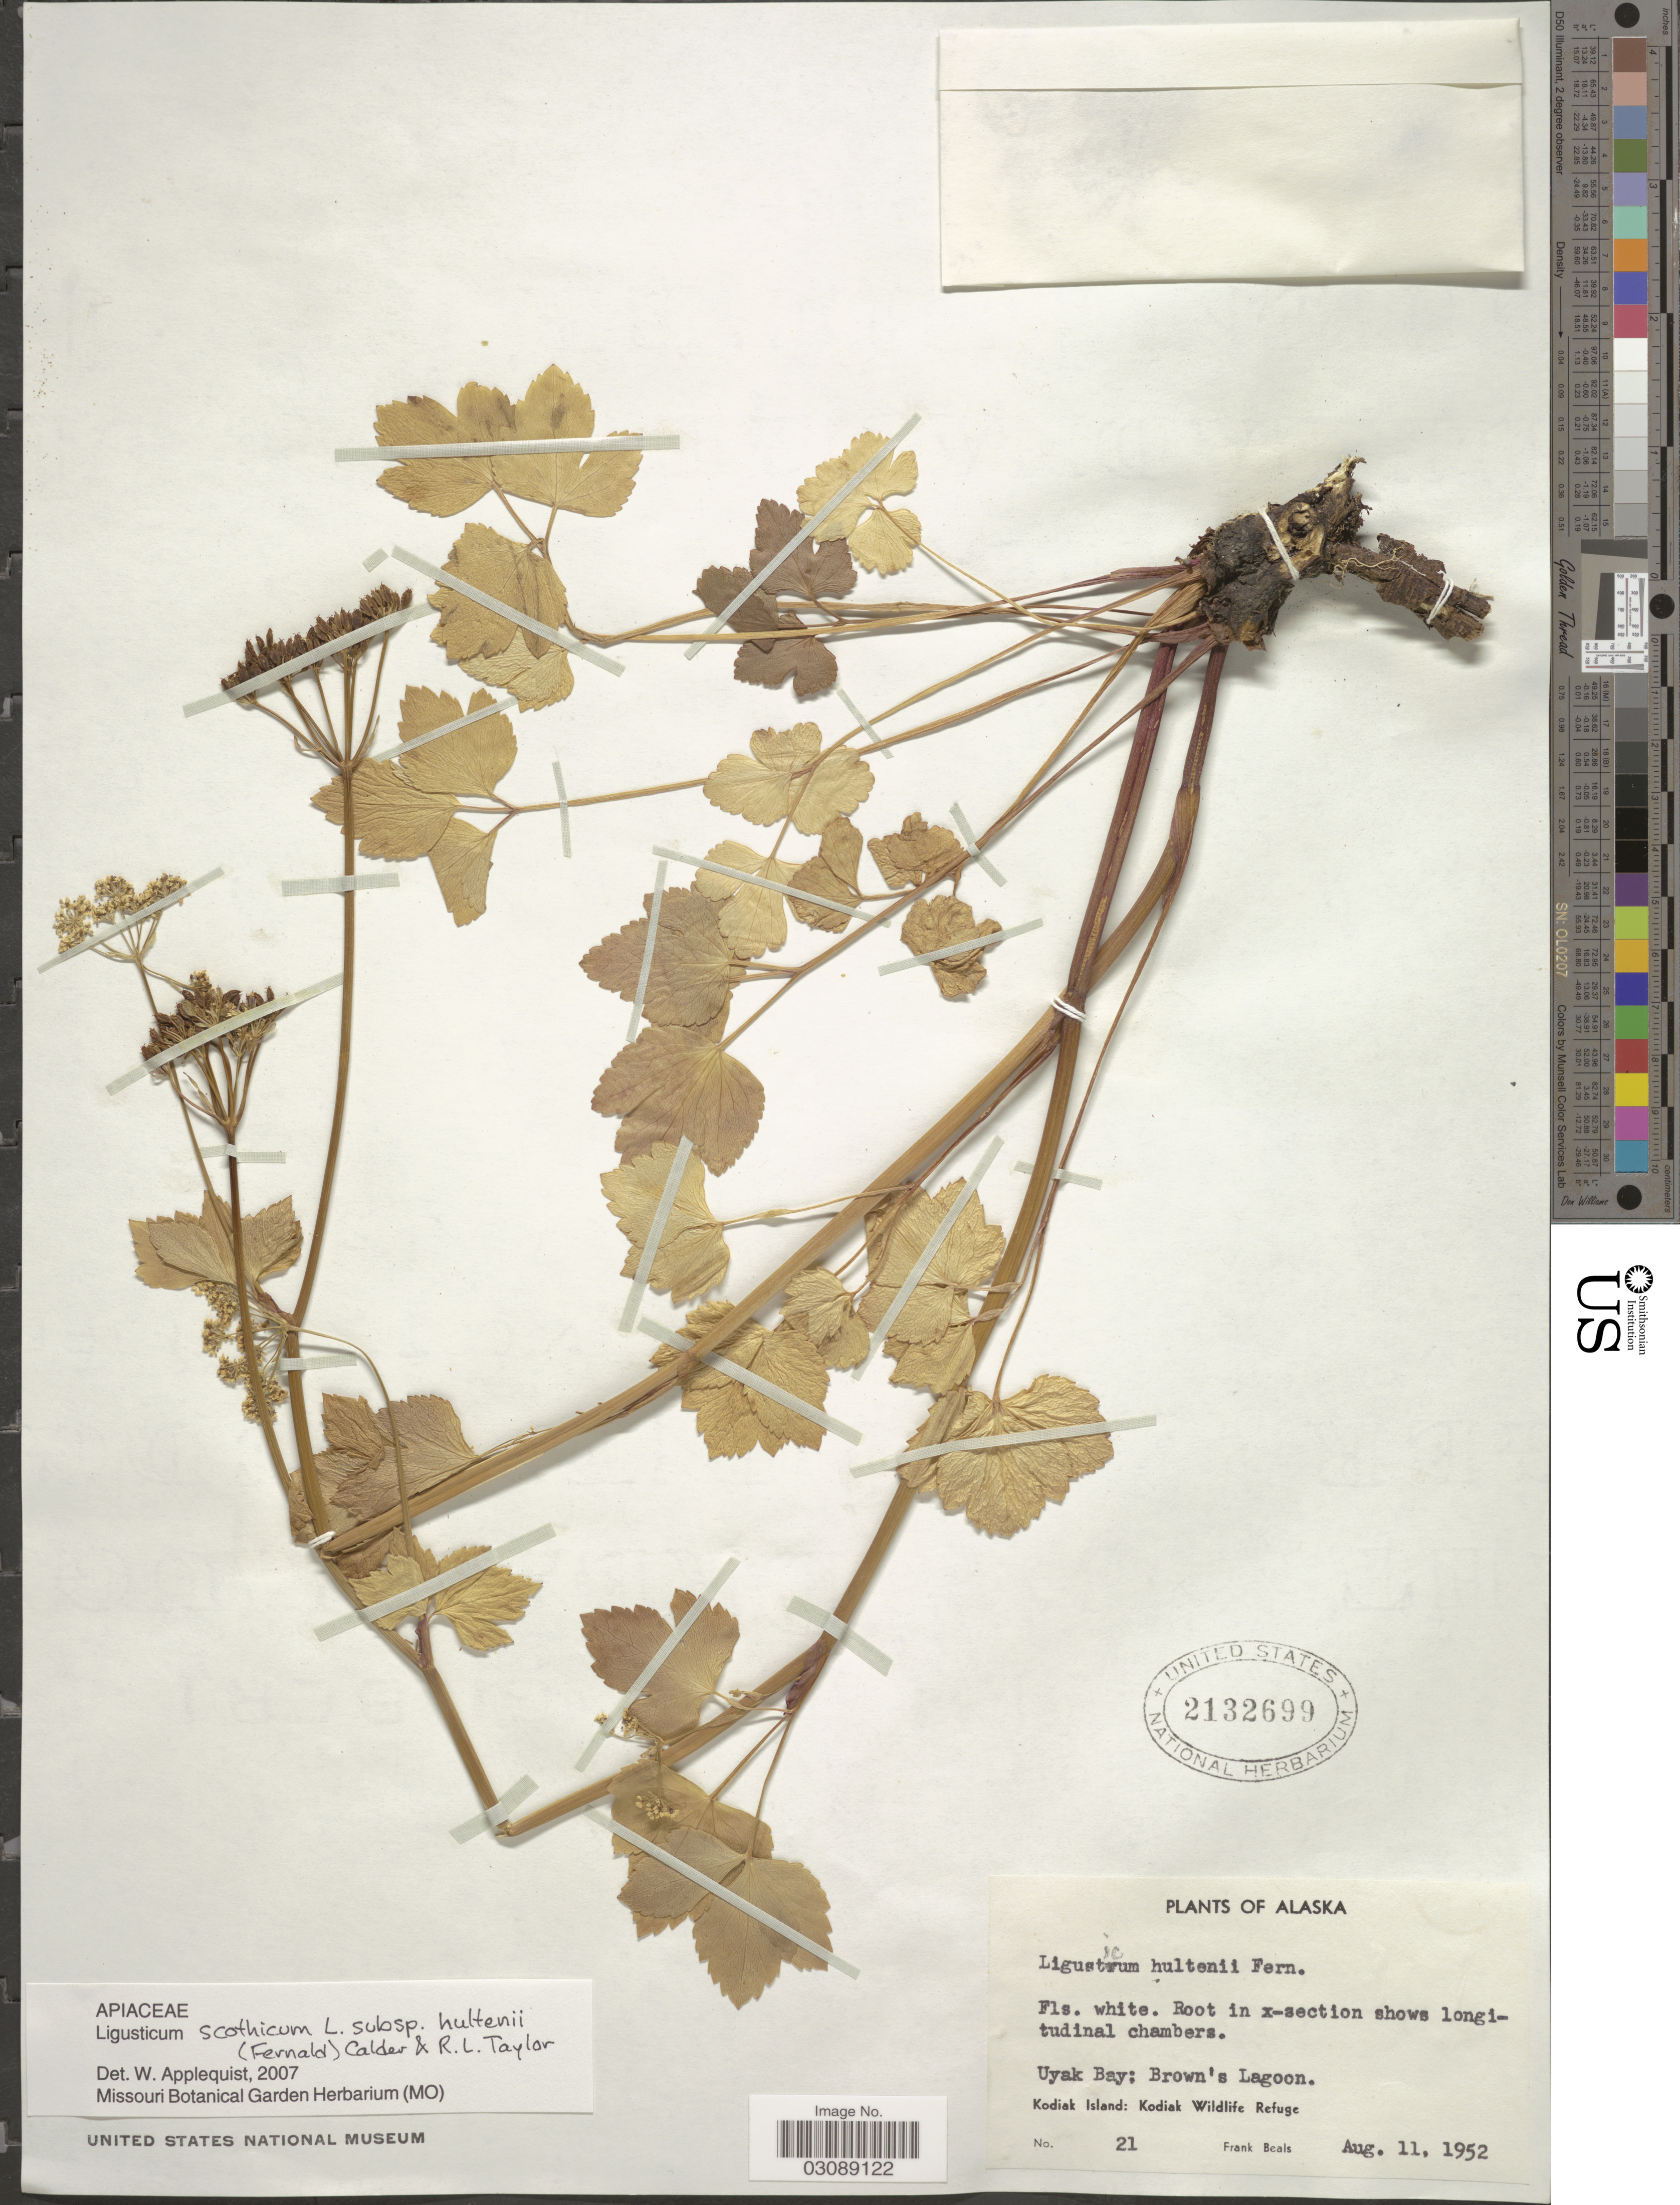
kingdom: Plantae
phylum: Tracheophyta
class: Magnoliopsida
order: Apiales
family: Apiaceae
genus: Ligusticum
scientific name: Ligusticum scoticum subsp. hultenii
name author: (Fernald) Calder & Roy L. Taylor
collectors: F. Beals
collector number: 21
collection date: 1952-08-11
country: United States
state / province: Alaska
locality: Uyak Bay; Brown's Lagoon. Kodiak Island: Kodiak Wildlife Refuge.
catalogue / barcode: US 2132699